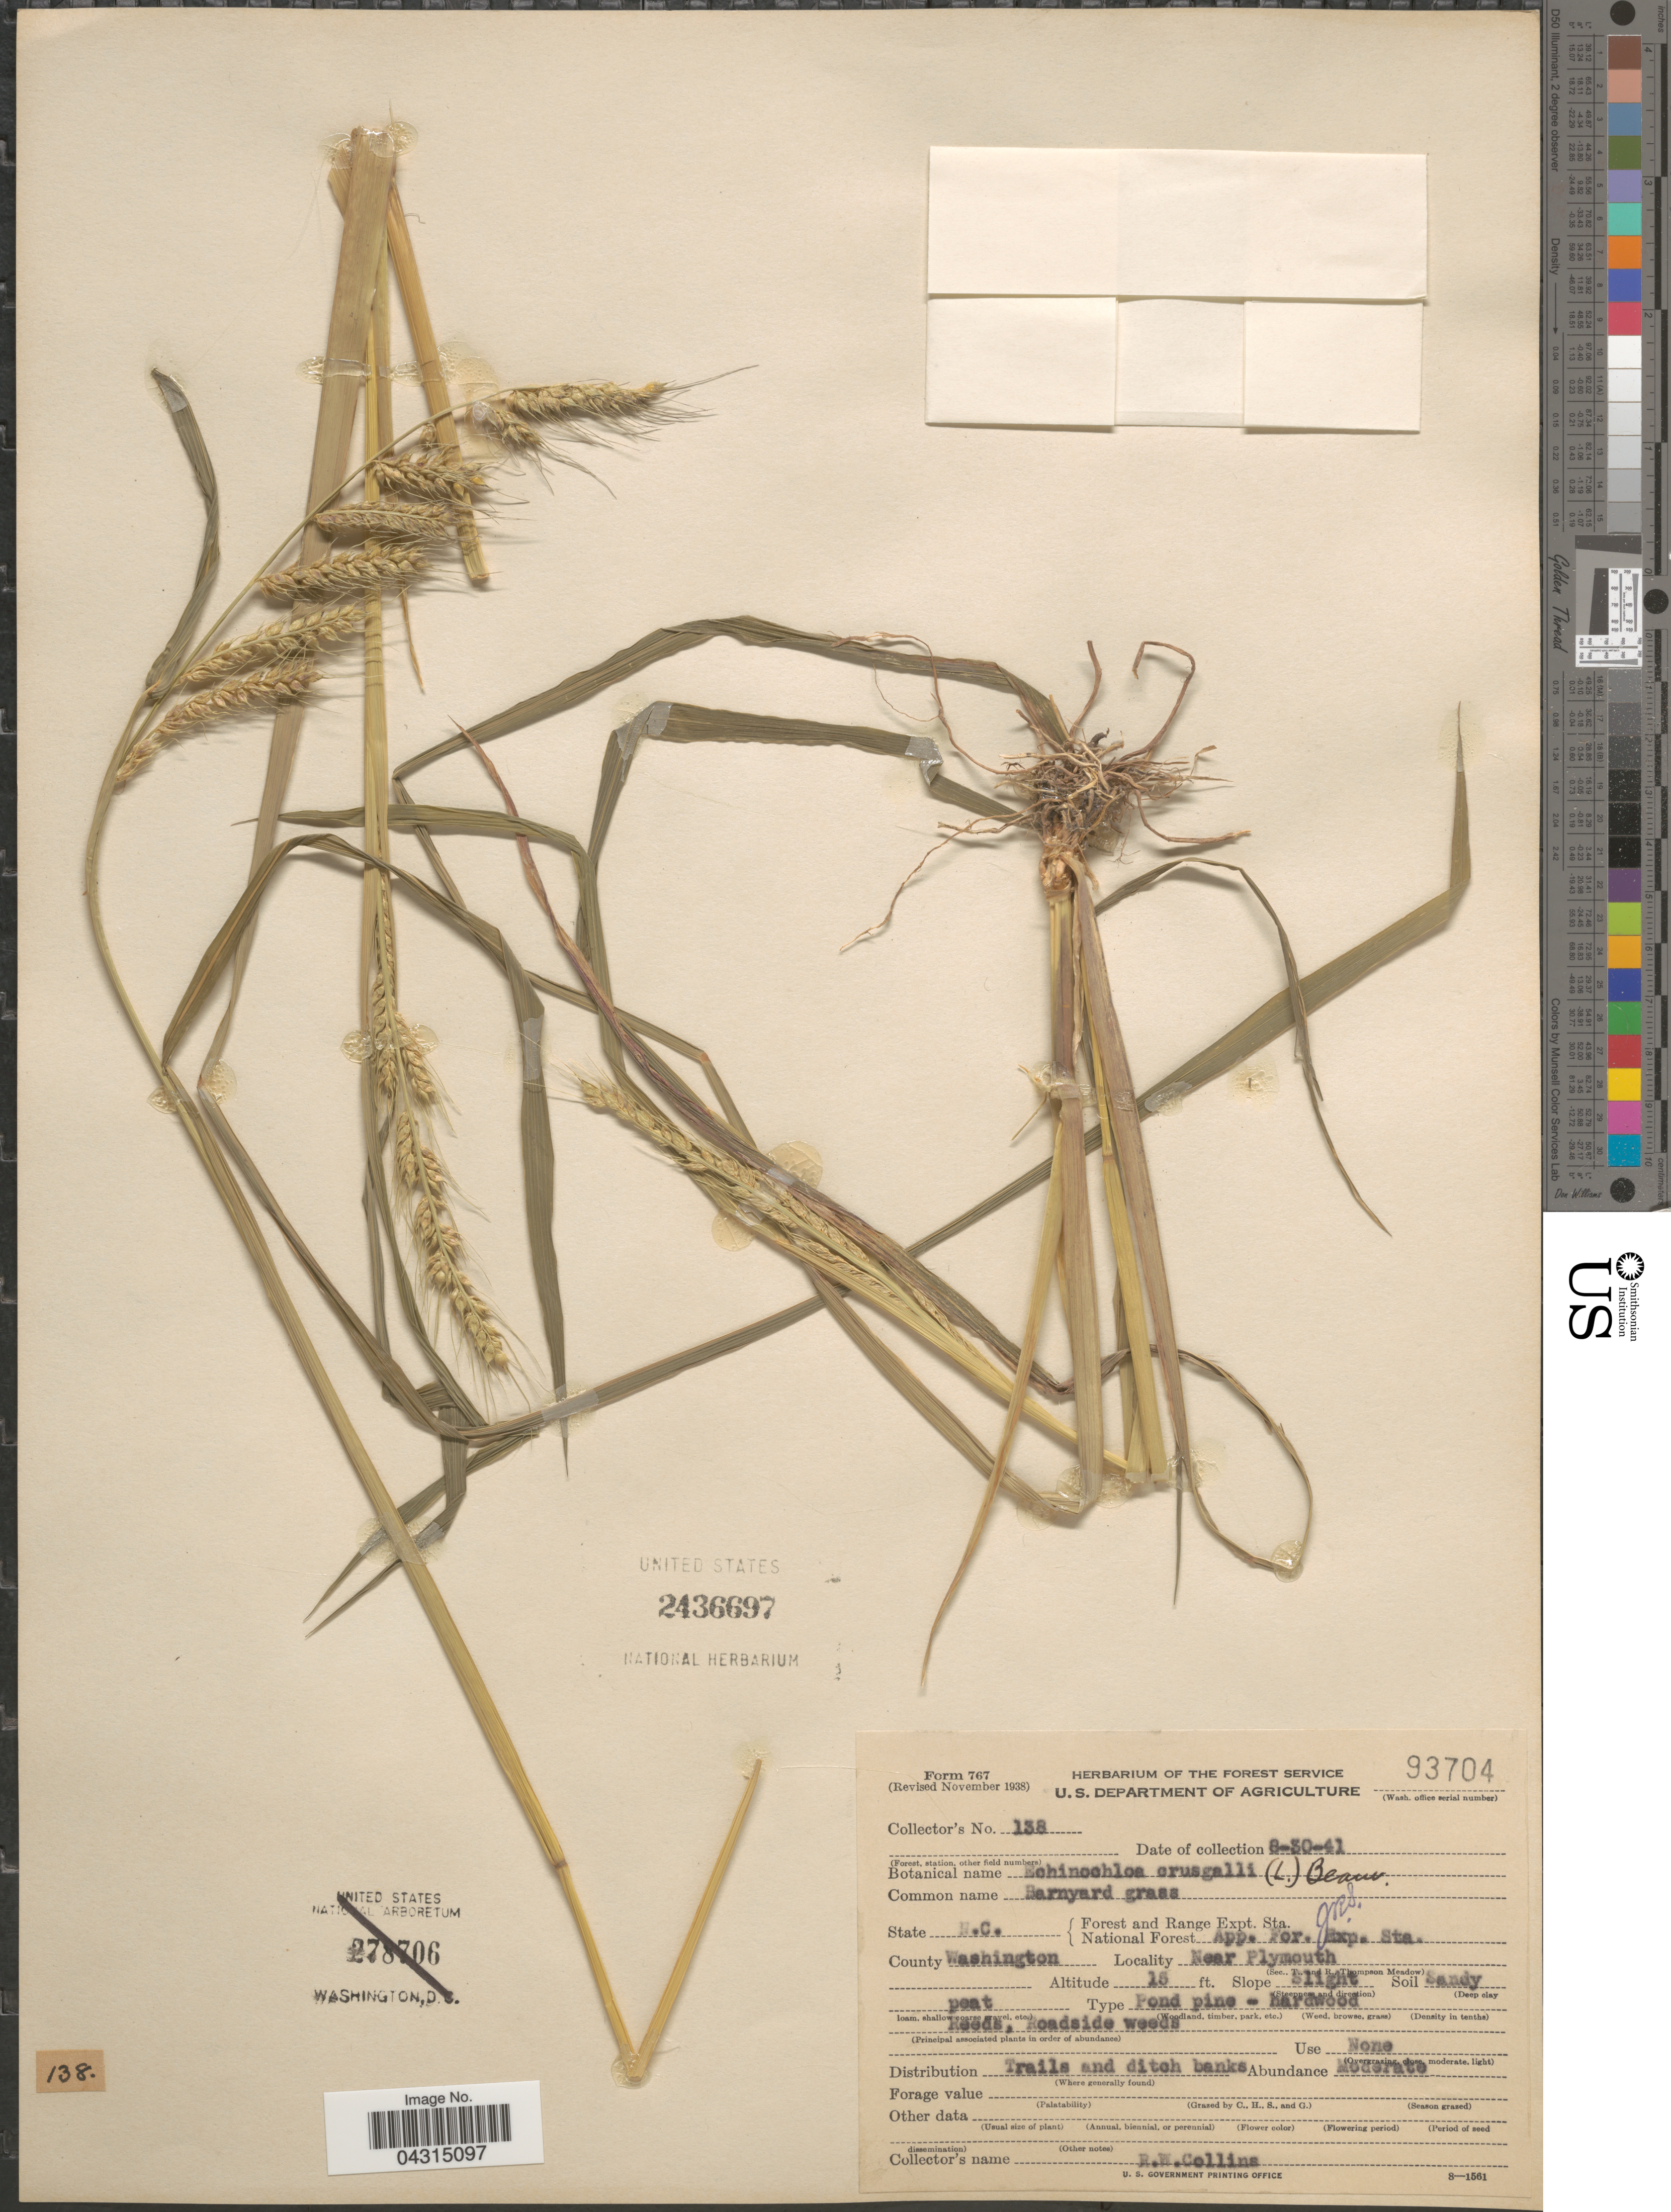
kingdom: Plantae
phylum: Tracheophyta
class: Liliopsida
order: Poales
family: Poaceae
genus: Echinochloa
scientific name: Echinochloa crus-galli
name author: (L.) P. Beauv.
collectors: R. Collins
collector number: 138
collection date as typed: Transcribed d/m/y: 30/8/41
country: United States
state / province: Washington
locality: Forest and Range Expt. Sta. National Forest App. For. Exp. Sta. County Washington. Near Plymouth.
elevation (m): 5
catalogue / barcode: US 2436697